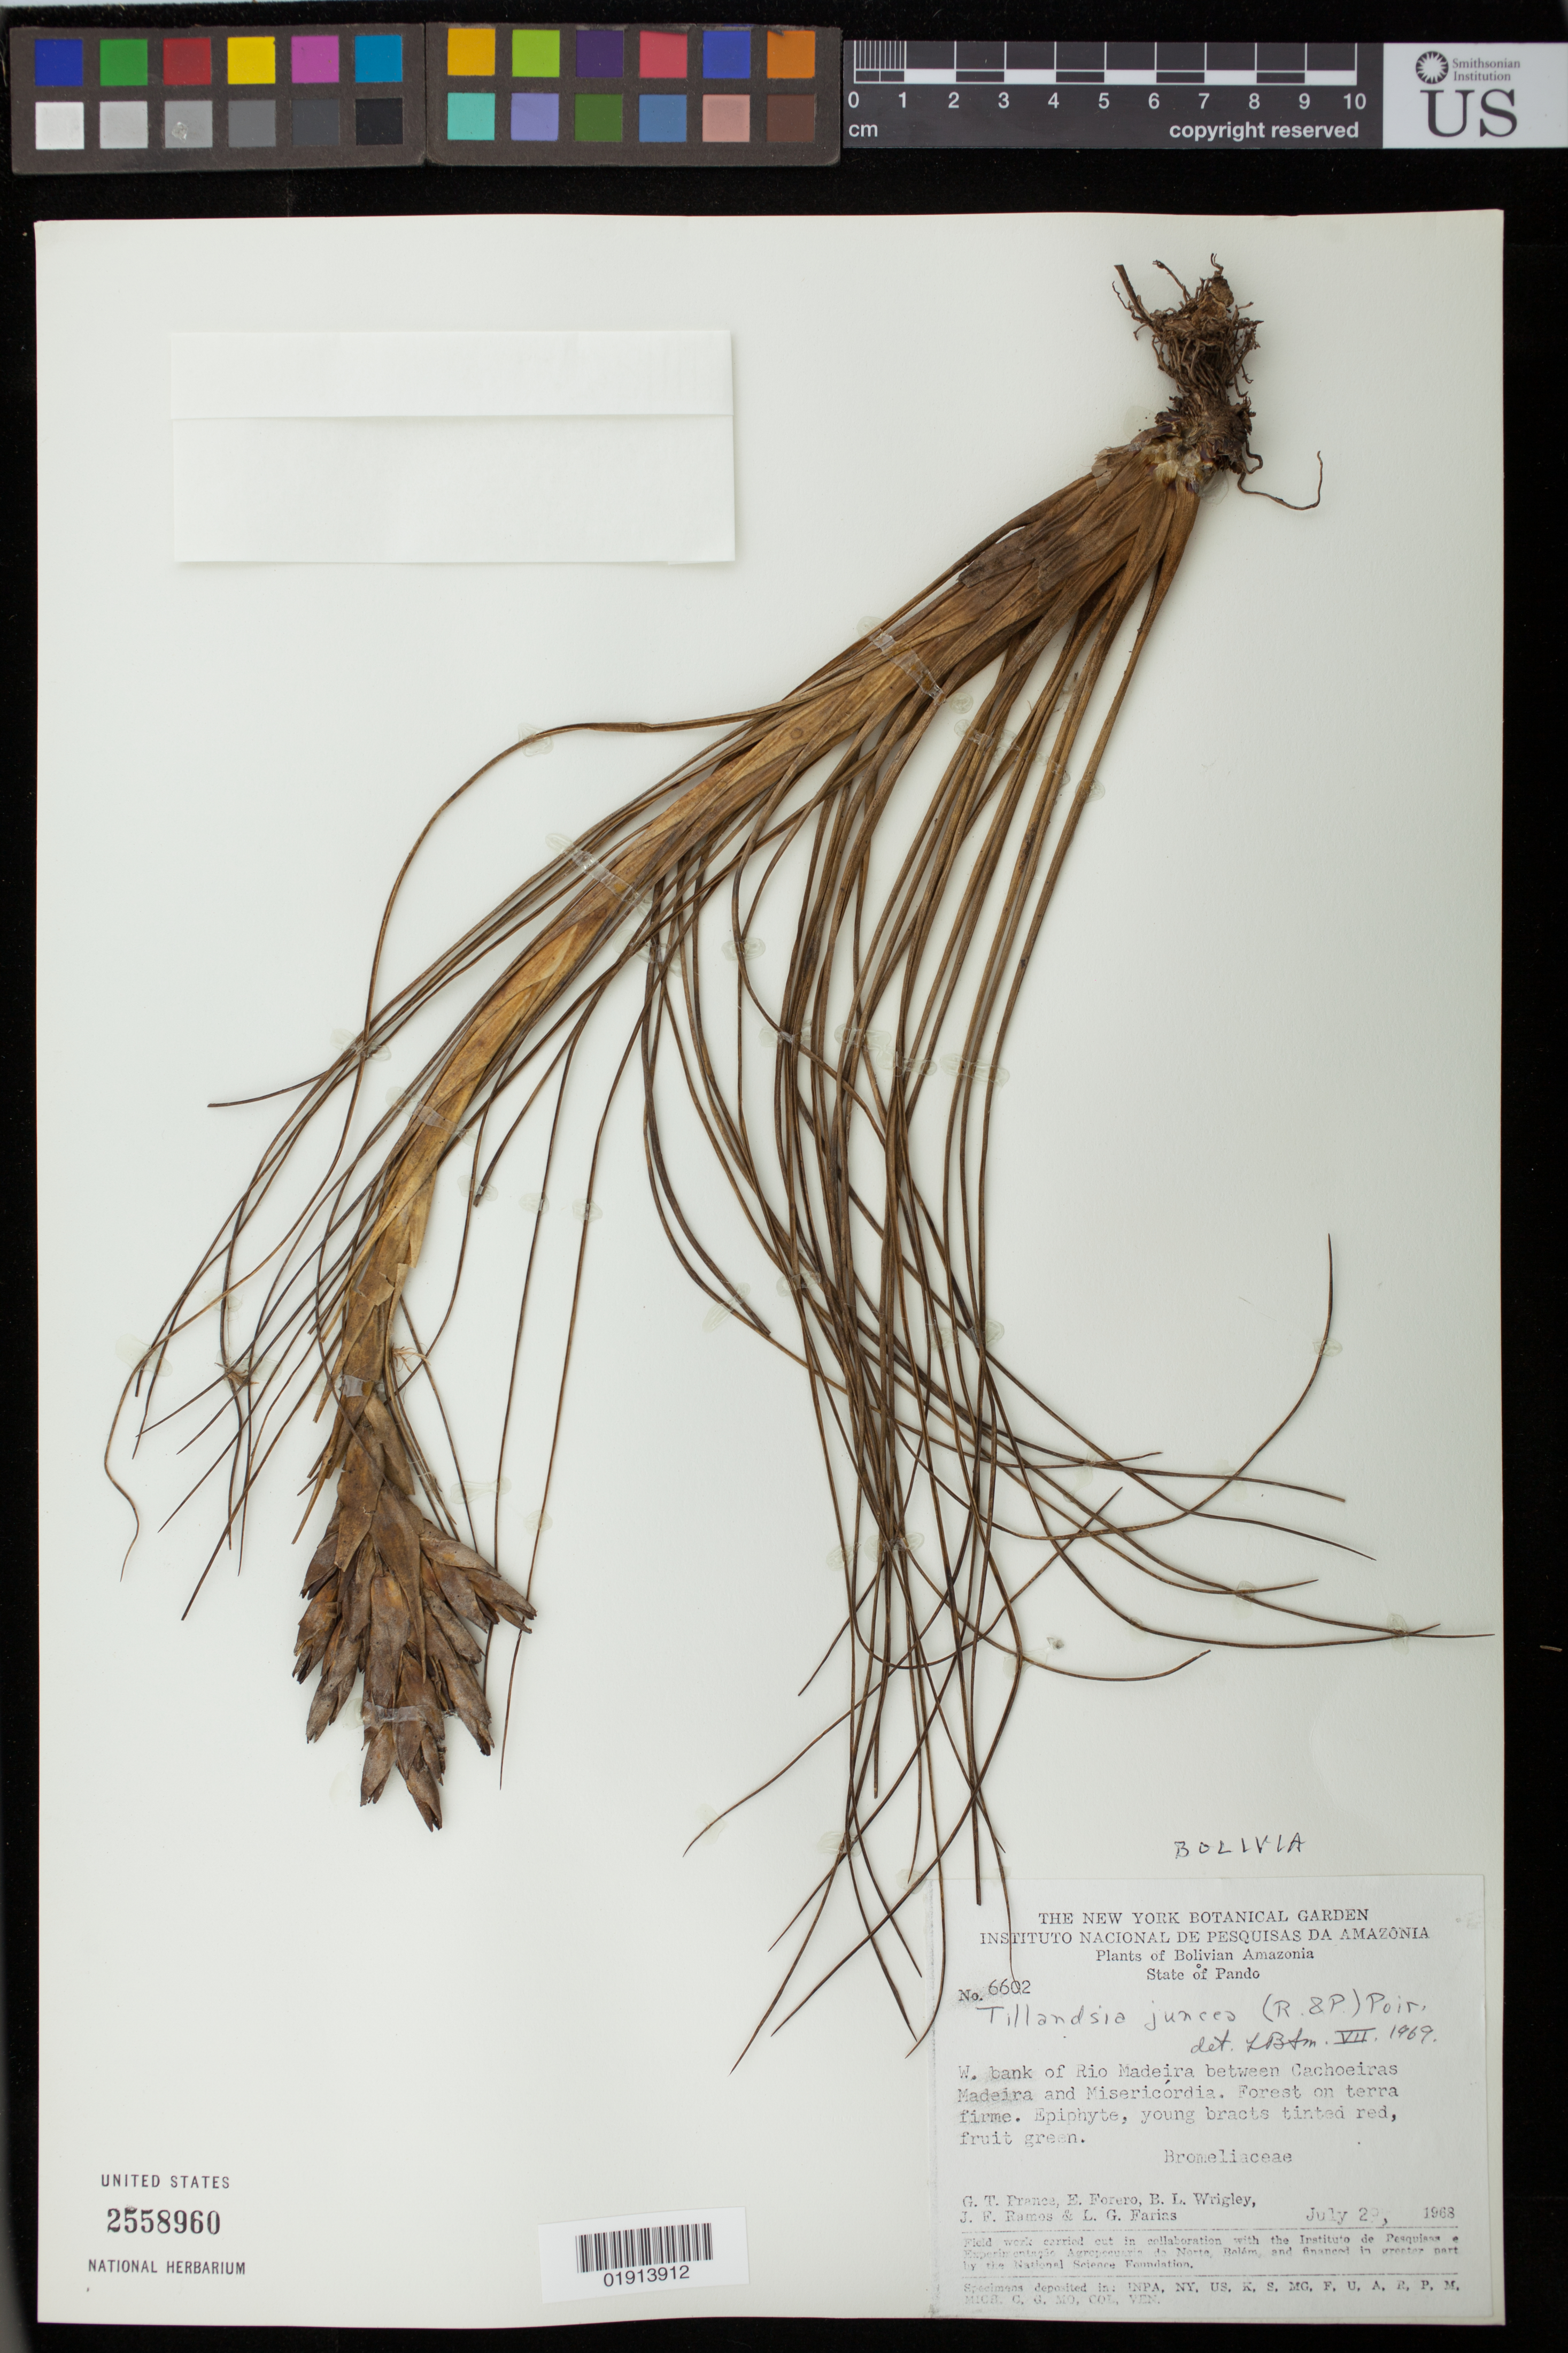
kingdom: Plantae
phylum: Tracheophyta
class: Liliopsida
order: Poales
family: Bromeliaceae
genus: Tillandsia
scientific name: Tillandsia juncea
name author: (Ruiz & Pav.) Poir.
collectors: G. T. Prance, J. F. Ramos, B. L. Wrigley, J. F. Ramos & L. G. Farias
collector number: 6602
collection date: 1968-07-02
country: Bolivia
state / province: Pando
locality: W bank of Rioadeira between Cachoeiras Madeira and Misericórida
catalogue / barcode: US 2558960